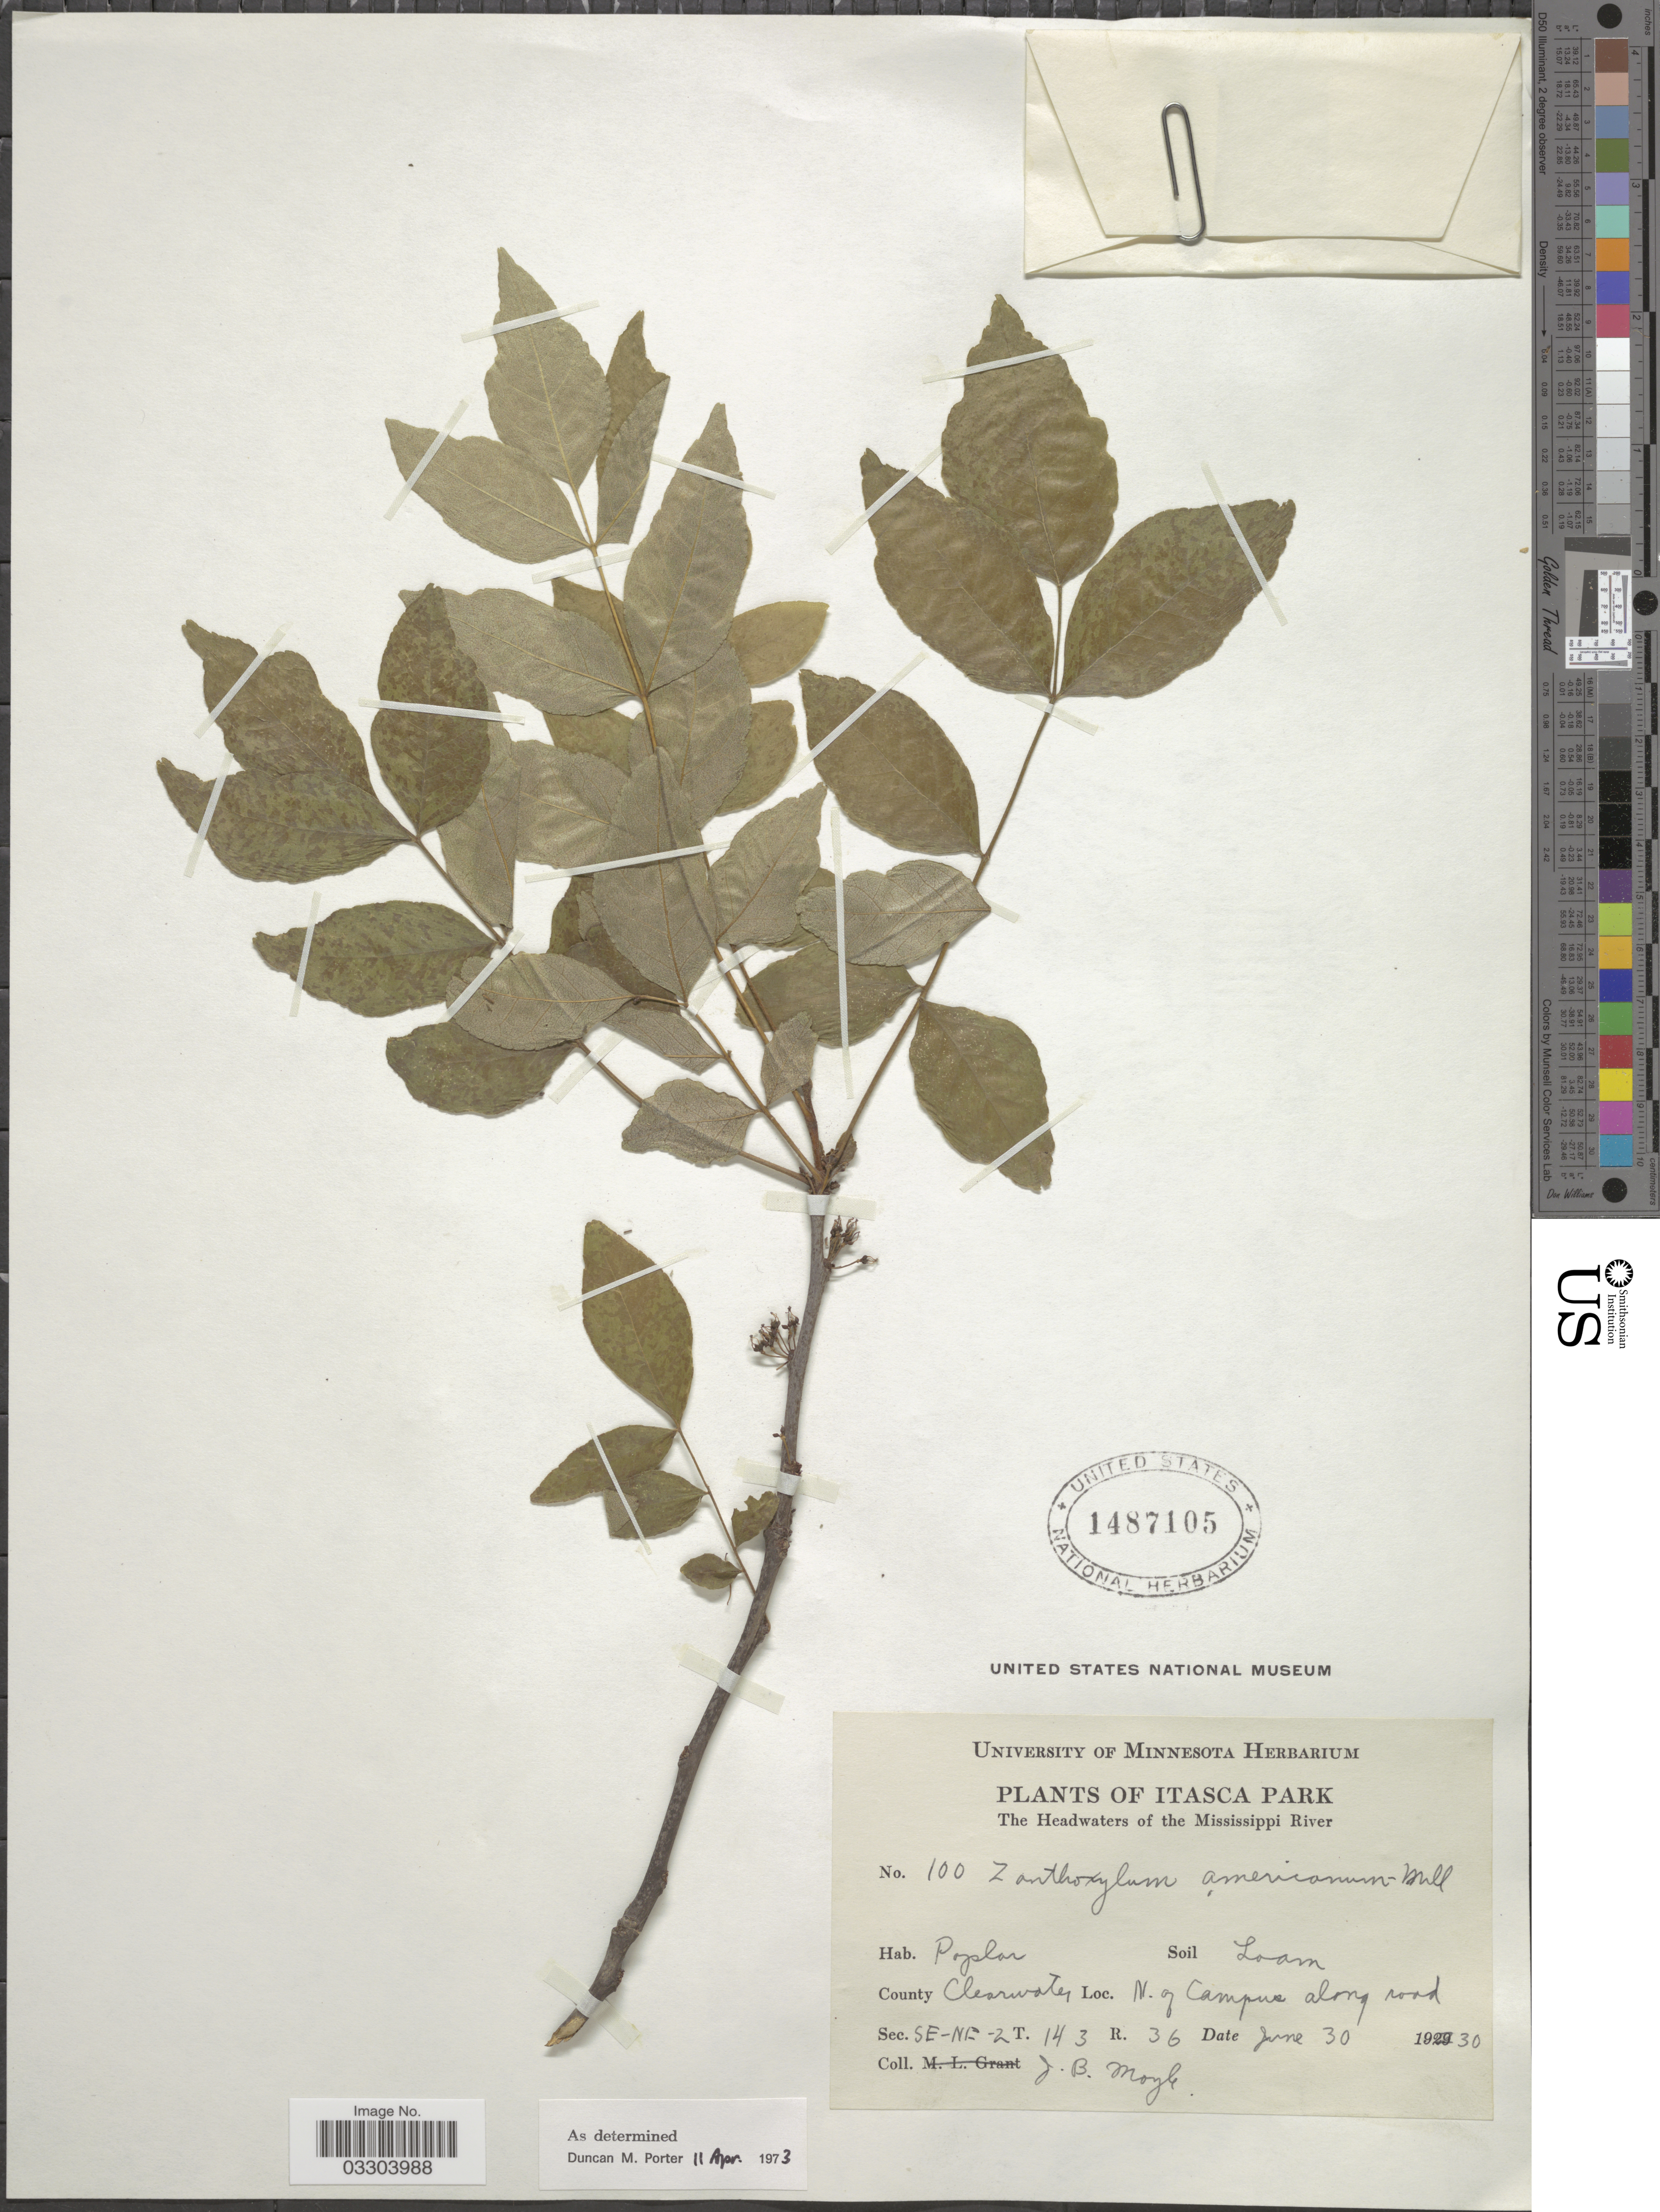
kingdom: Plantae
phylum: Tracheophyta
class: Magnoliopsida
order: Sapindales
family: Rutaceae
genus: Zanthoxylum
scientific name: Zanthoxylum americanum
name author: Mill.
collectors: J. Moyle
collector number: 100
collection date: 1930-06-30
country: United States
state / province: Minnesota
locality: Itasca Park. The Headwaters of the Mississippi River. County Clearwater. N. of Campus along road. Sec. SE-NE-2 T. 143 R. 36.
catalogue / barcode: US 1487105